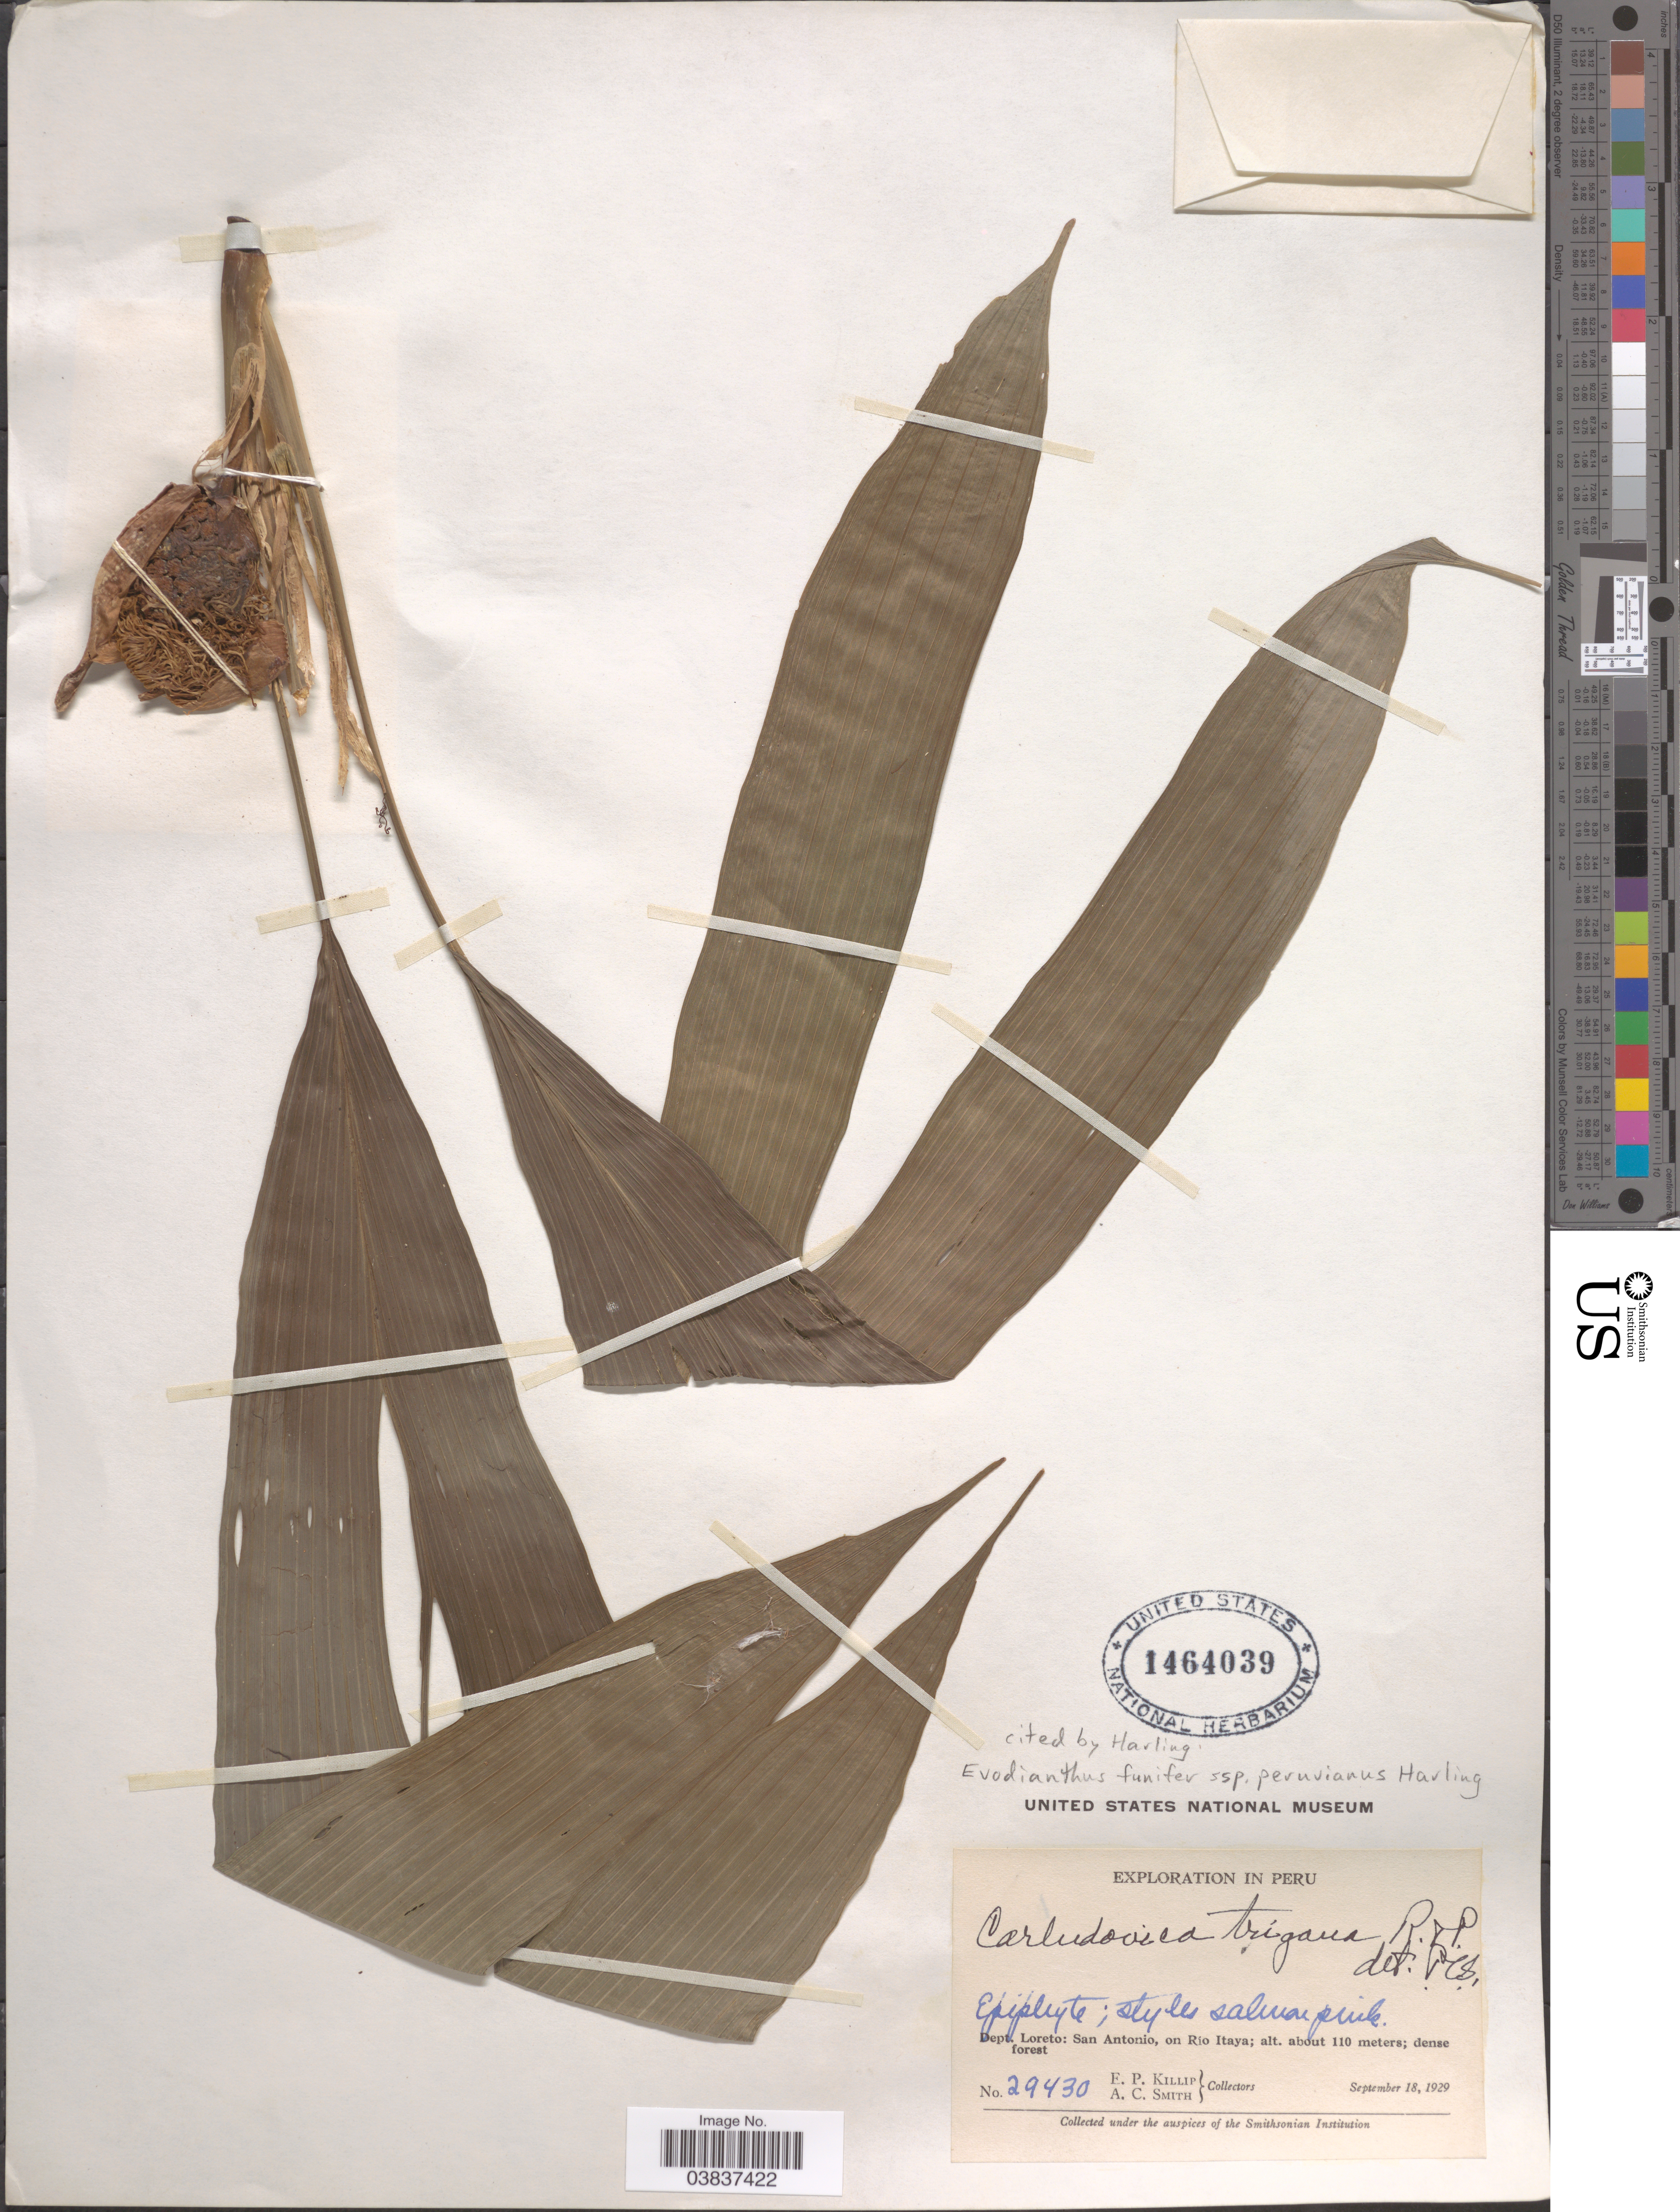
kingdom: Plantae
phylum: Tracheophyta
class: Liliopsida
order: Pandanales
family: Cyclanthaceae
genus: Evodianthus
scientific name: Evodianthus funifer subsp. peruvianus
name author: Harling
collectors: E. P. Killip & A. C. Smith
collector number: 29430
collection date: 1929-09-18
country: Peru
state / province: Loreto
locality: Dept. Loreto: San Antonio, on Río Itaya.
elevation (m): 110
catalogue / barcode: US 1464039